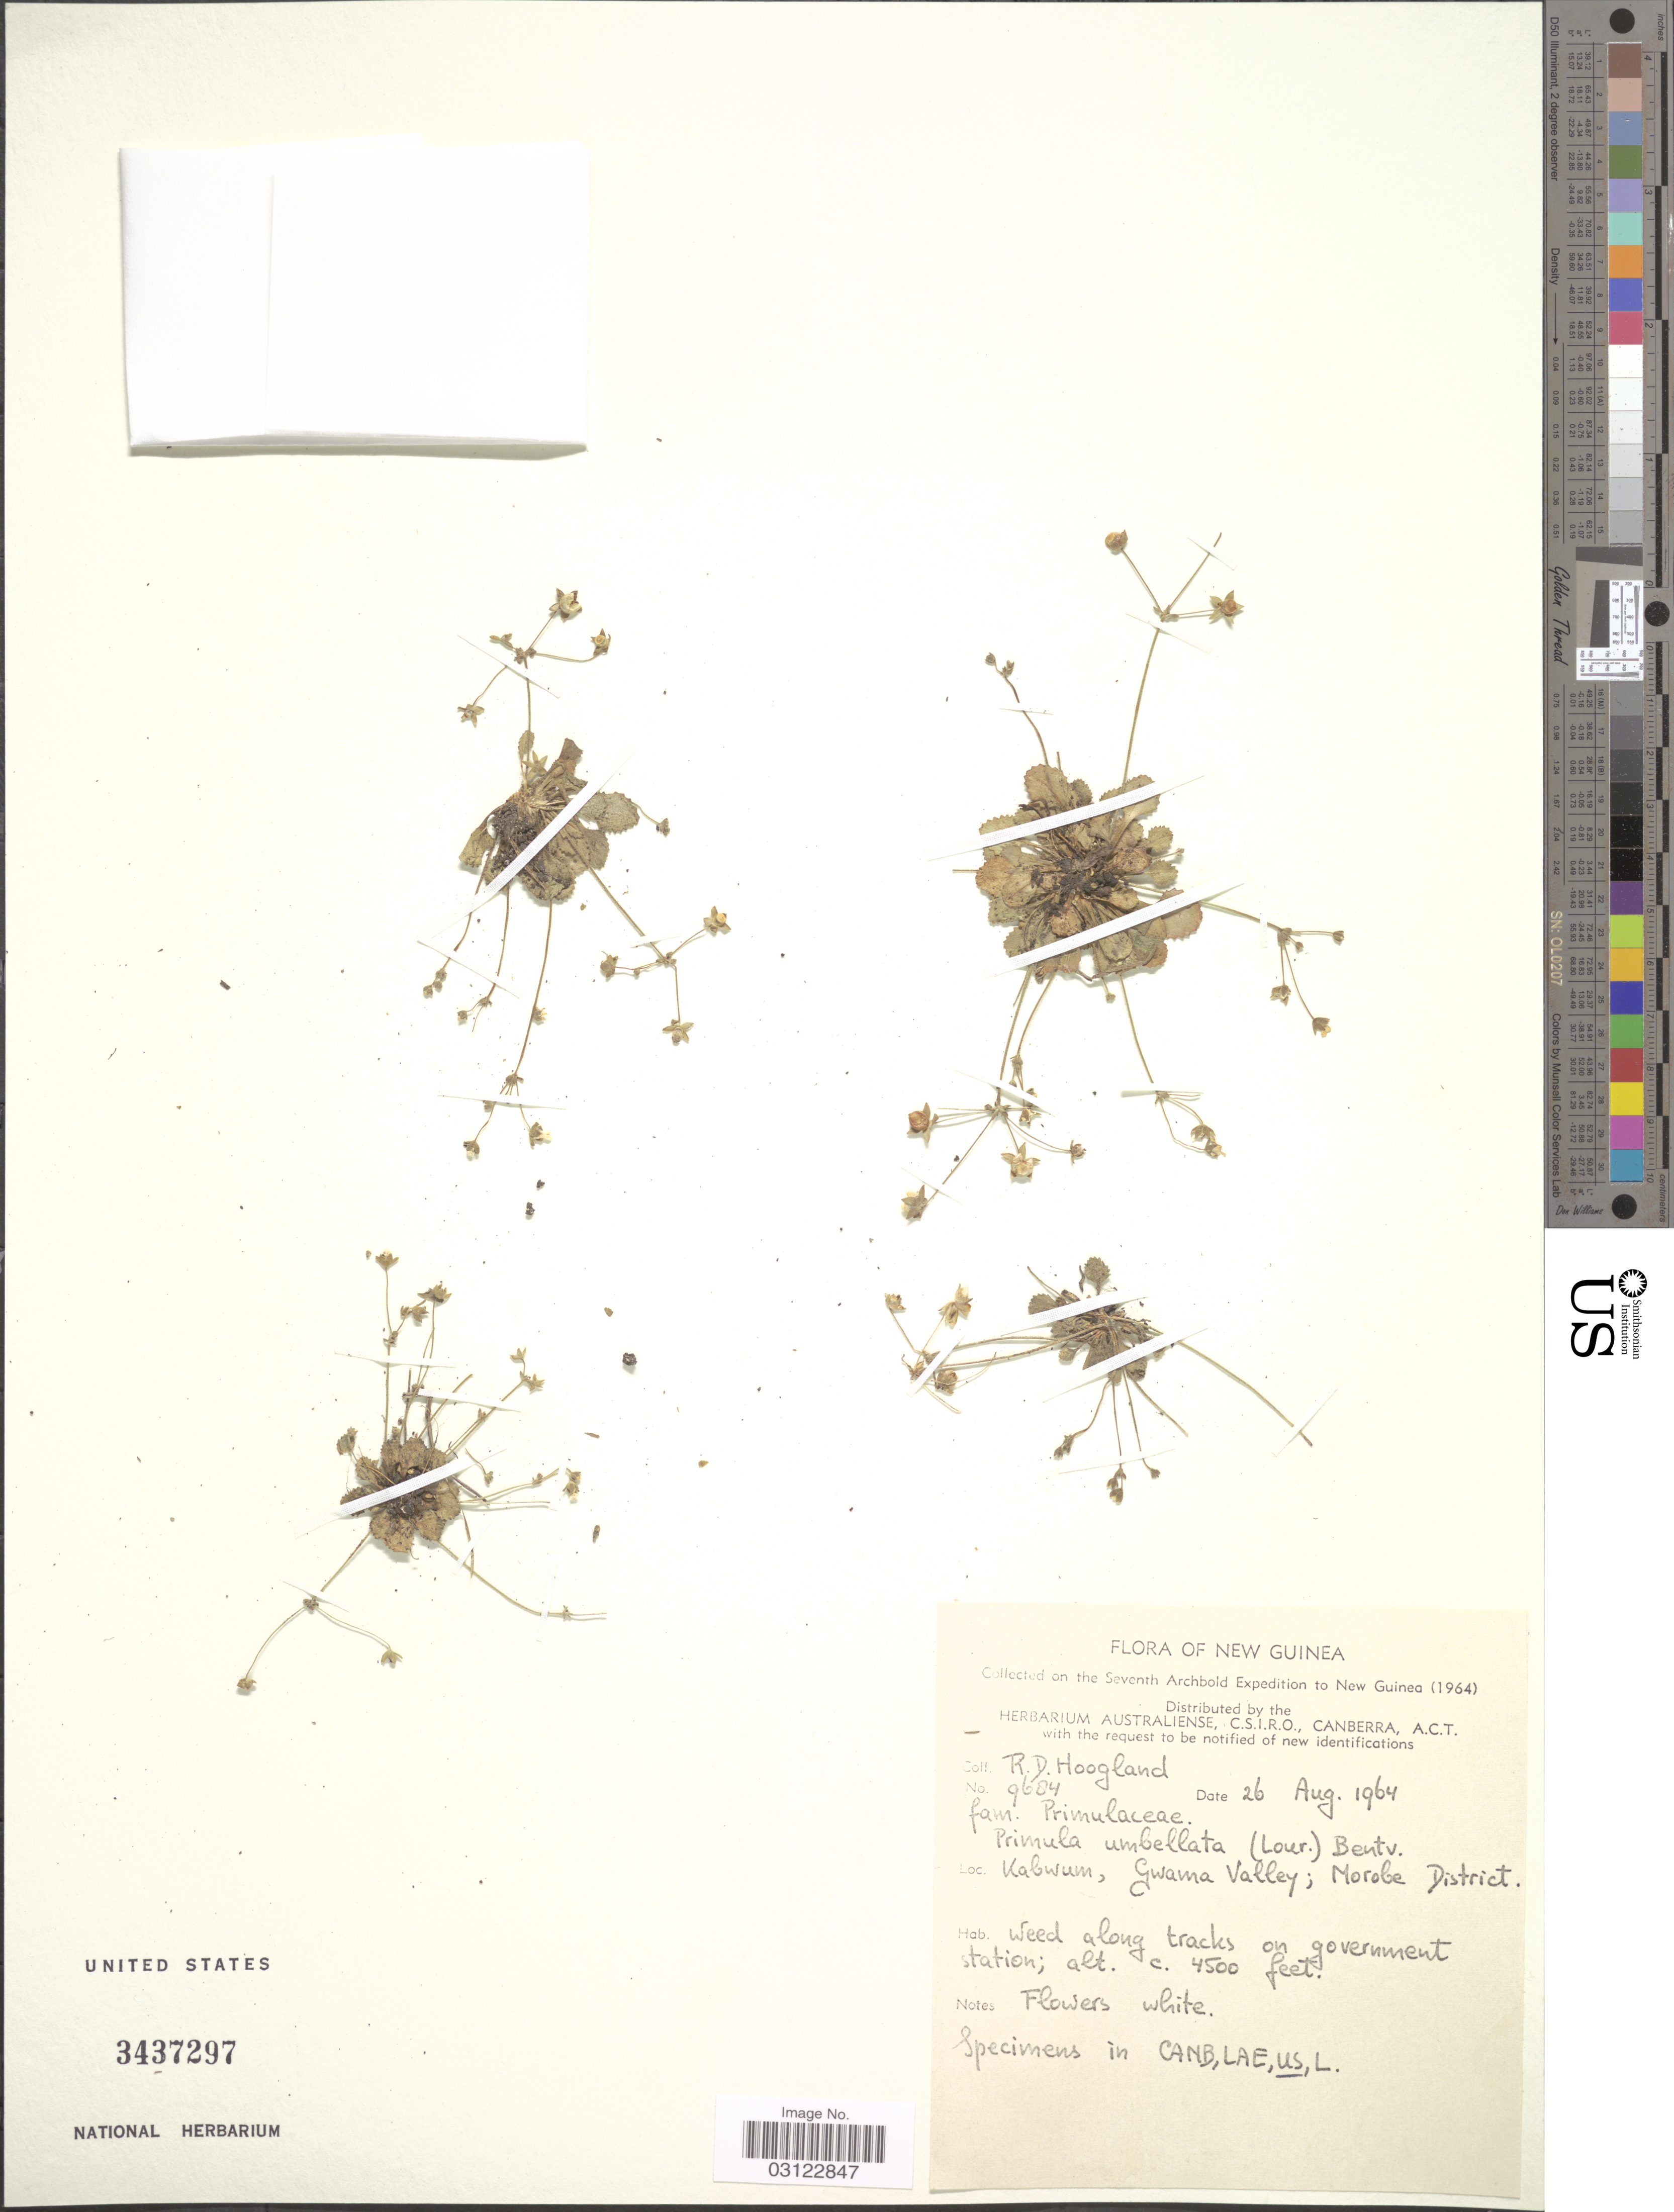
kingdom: Plantae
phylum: Tracheophyta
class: Magnoliopsida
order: Ericales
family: Primulaceae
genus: Primula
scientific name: Primula umbellata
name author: (Lour.) Bentv.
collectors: R. D. Hoogland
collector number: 9684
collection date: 1964-08-26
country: Papua New Guinea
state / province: Morobe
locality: New Guinea. Kabwum, Gwama Valley; Morobe District.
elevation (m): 1372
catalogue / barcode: US 3437297